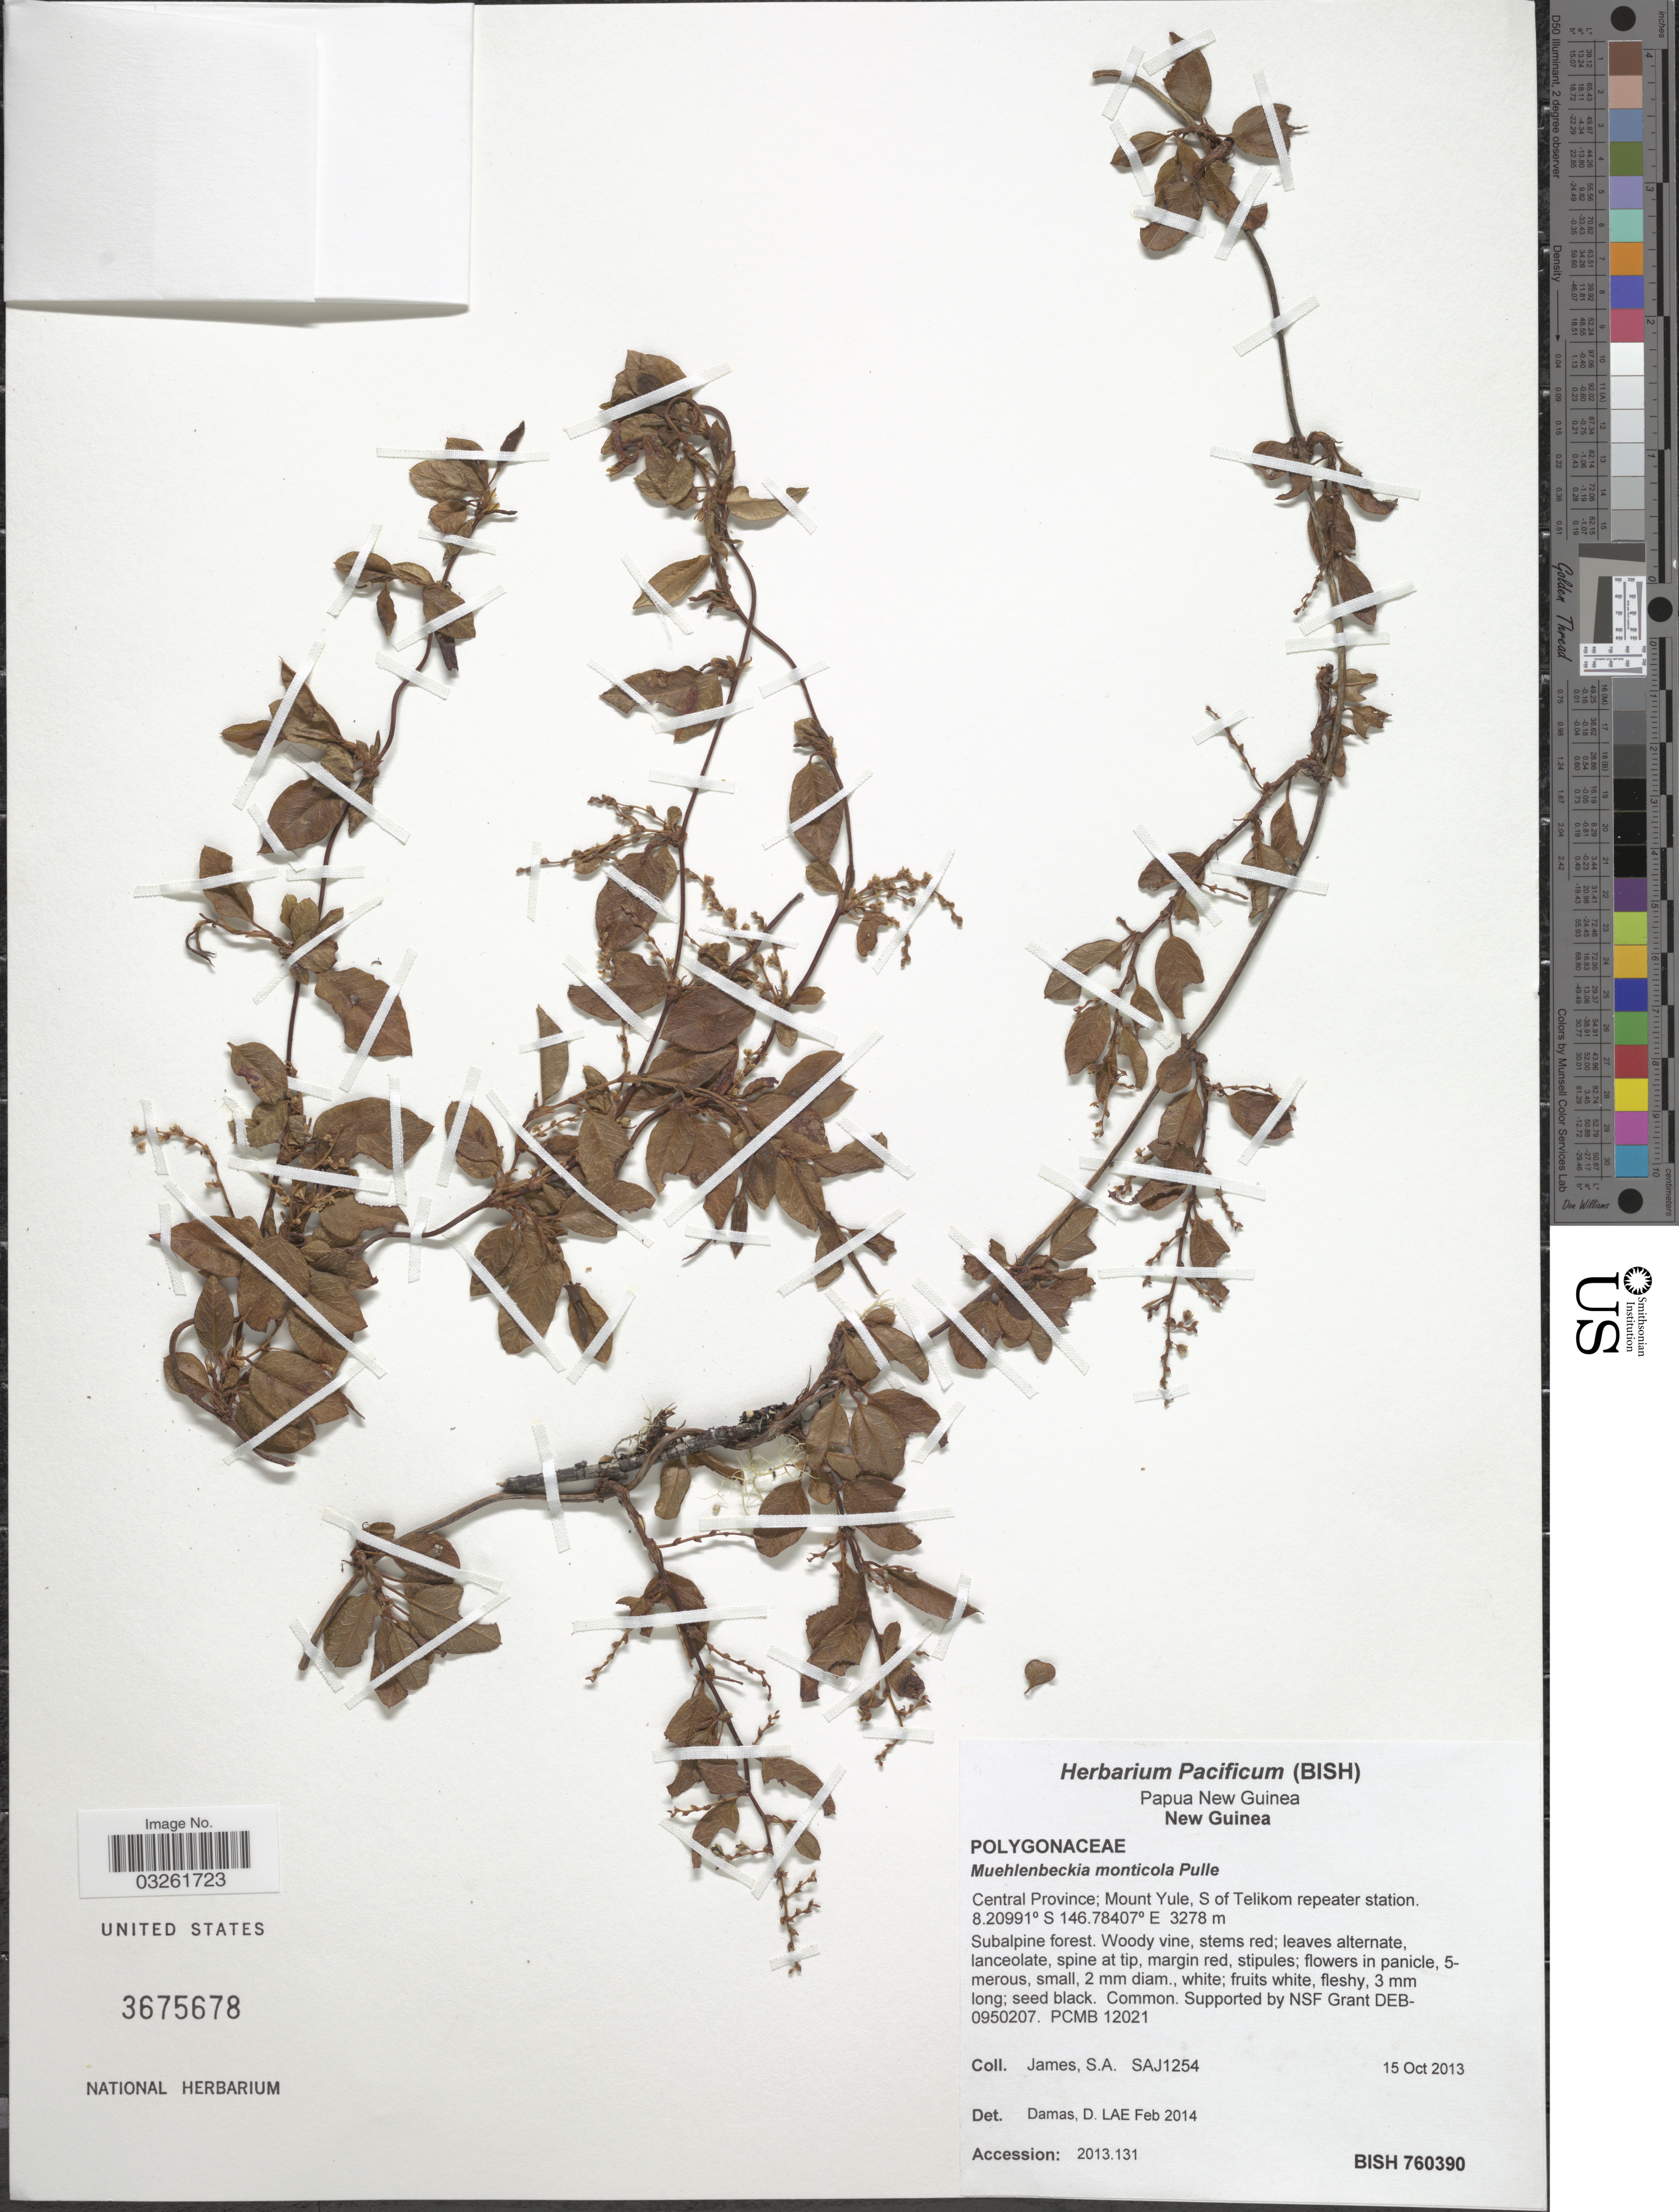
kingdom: Plantae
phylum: Tracheophyta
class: Magnoliopsida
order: Caryophyllales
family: Polygonaceae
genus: Muehlenbeckia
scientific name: Muehlenbeckia monticola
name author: Pulle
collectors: S. James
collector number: SAJ1254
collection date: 2013-10-15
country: Papua New Guinea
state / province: Central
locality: New Guinea. Central Province; Mount Yule, S of Telikom repeater station.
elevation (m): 3278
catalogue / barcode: US 3675678